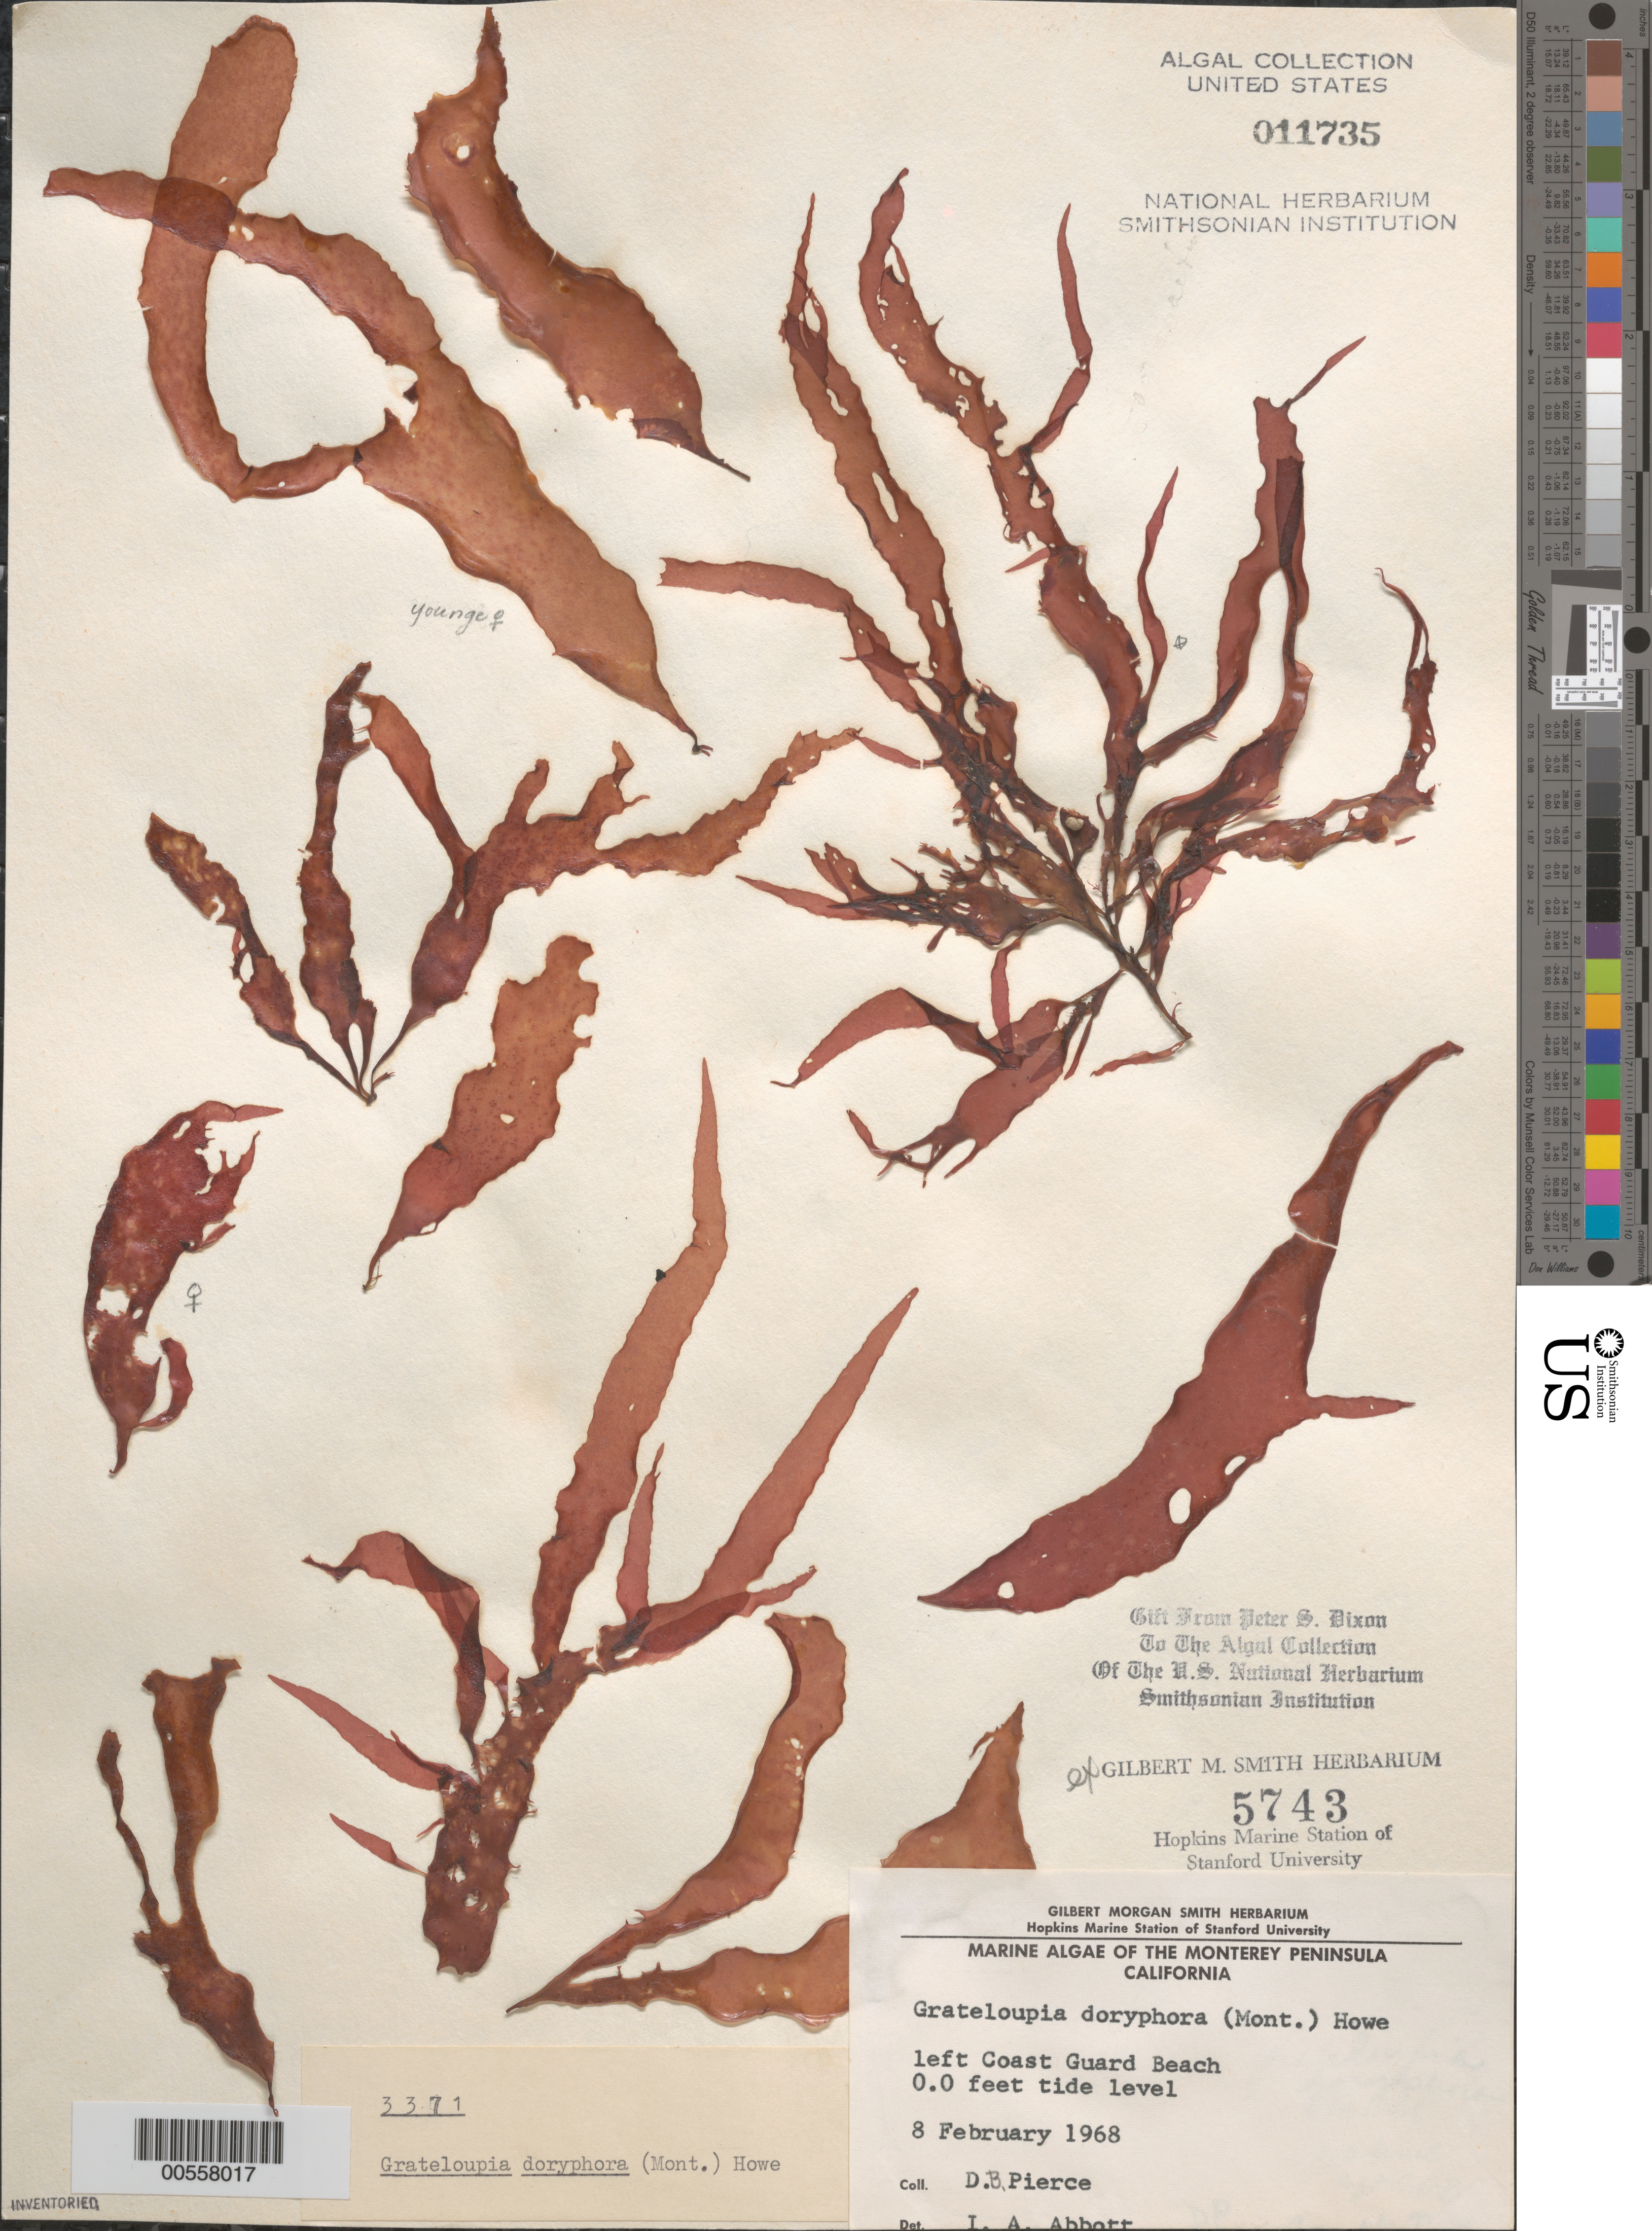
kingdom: Plantae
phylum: Rhodophyta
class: Florideophyceae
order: Halymeniales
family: Halymeniaceae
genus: Grateloupia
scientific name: Grateloupia doryphora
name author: (Mont.) Howe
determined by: Abbott, Isabella A.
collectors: D. Pierce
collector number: PSD 3371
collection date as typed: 08 Feb 1968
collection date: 1968-02-08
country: United States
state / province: California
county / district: Monterey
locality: Monterey, Coast Guard Beach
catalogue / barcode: US 11735